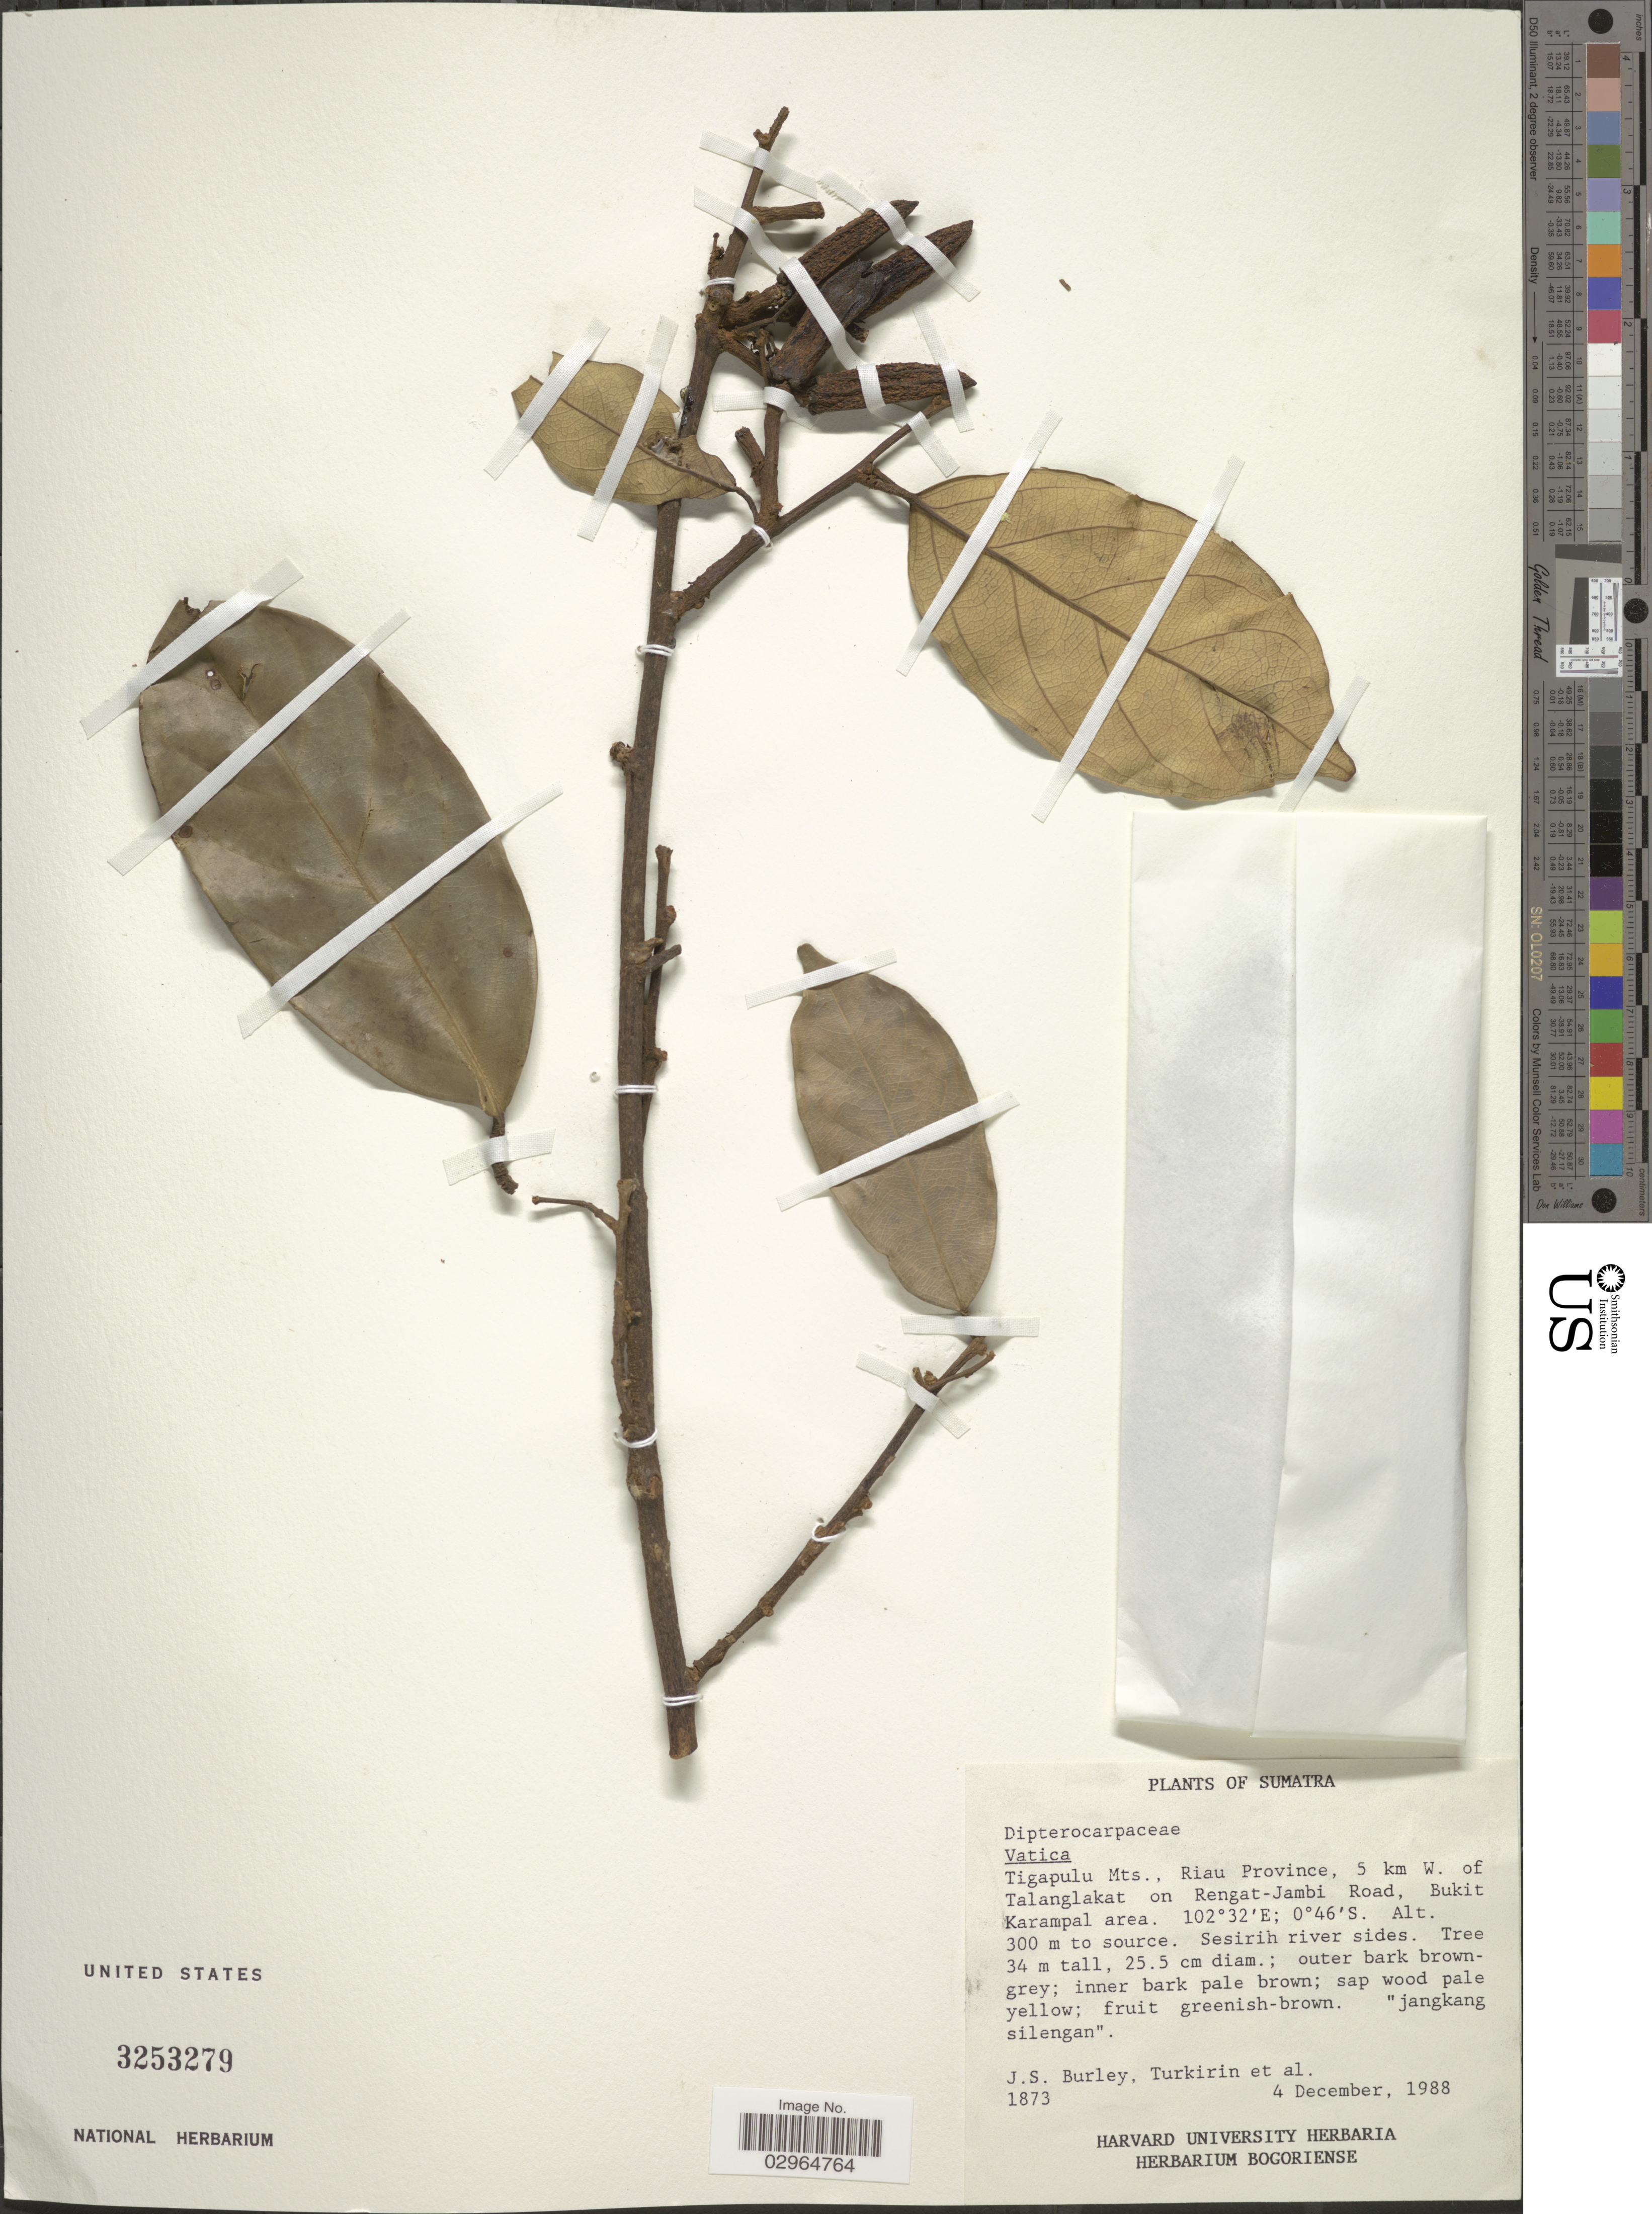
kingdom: Plantae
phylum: Tracheophyta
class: Magnoliopsida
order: Malvales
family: Dipterocarpaceae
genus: Vatica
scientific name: Vatica sp.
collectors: J. S. Burley, -. Turkirin & et al.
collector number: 1873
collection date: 1988-12-04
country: Indonesia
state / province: Sumatra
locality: Tigapulu Mts., Riau Province, 5 km W. of Talanglakat on Rengat-Jambi Road, Bukit Karampal area.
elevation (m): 300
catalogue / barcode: US 3253279